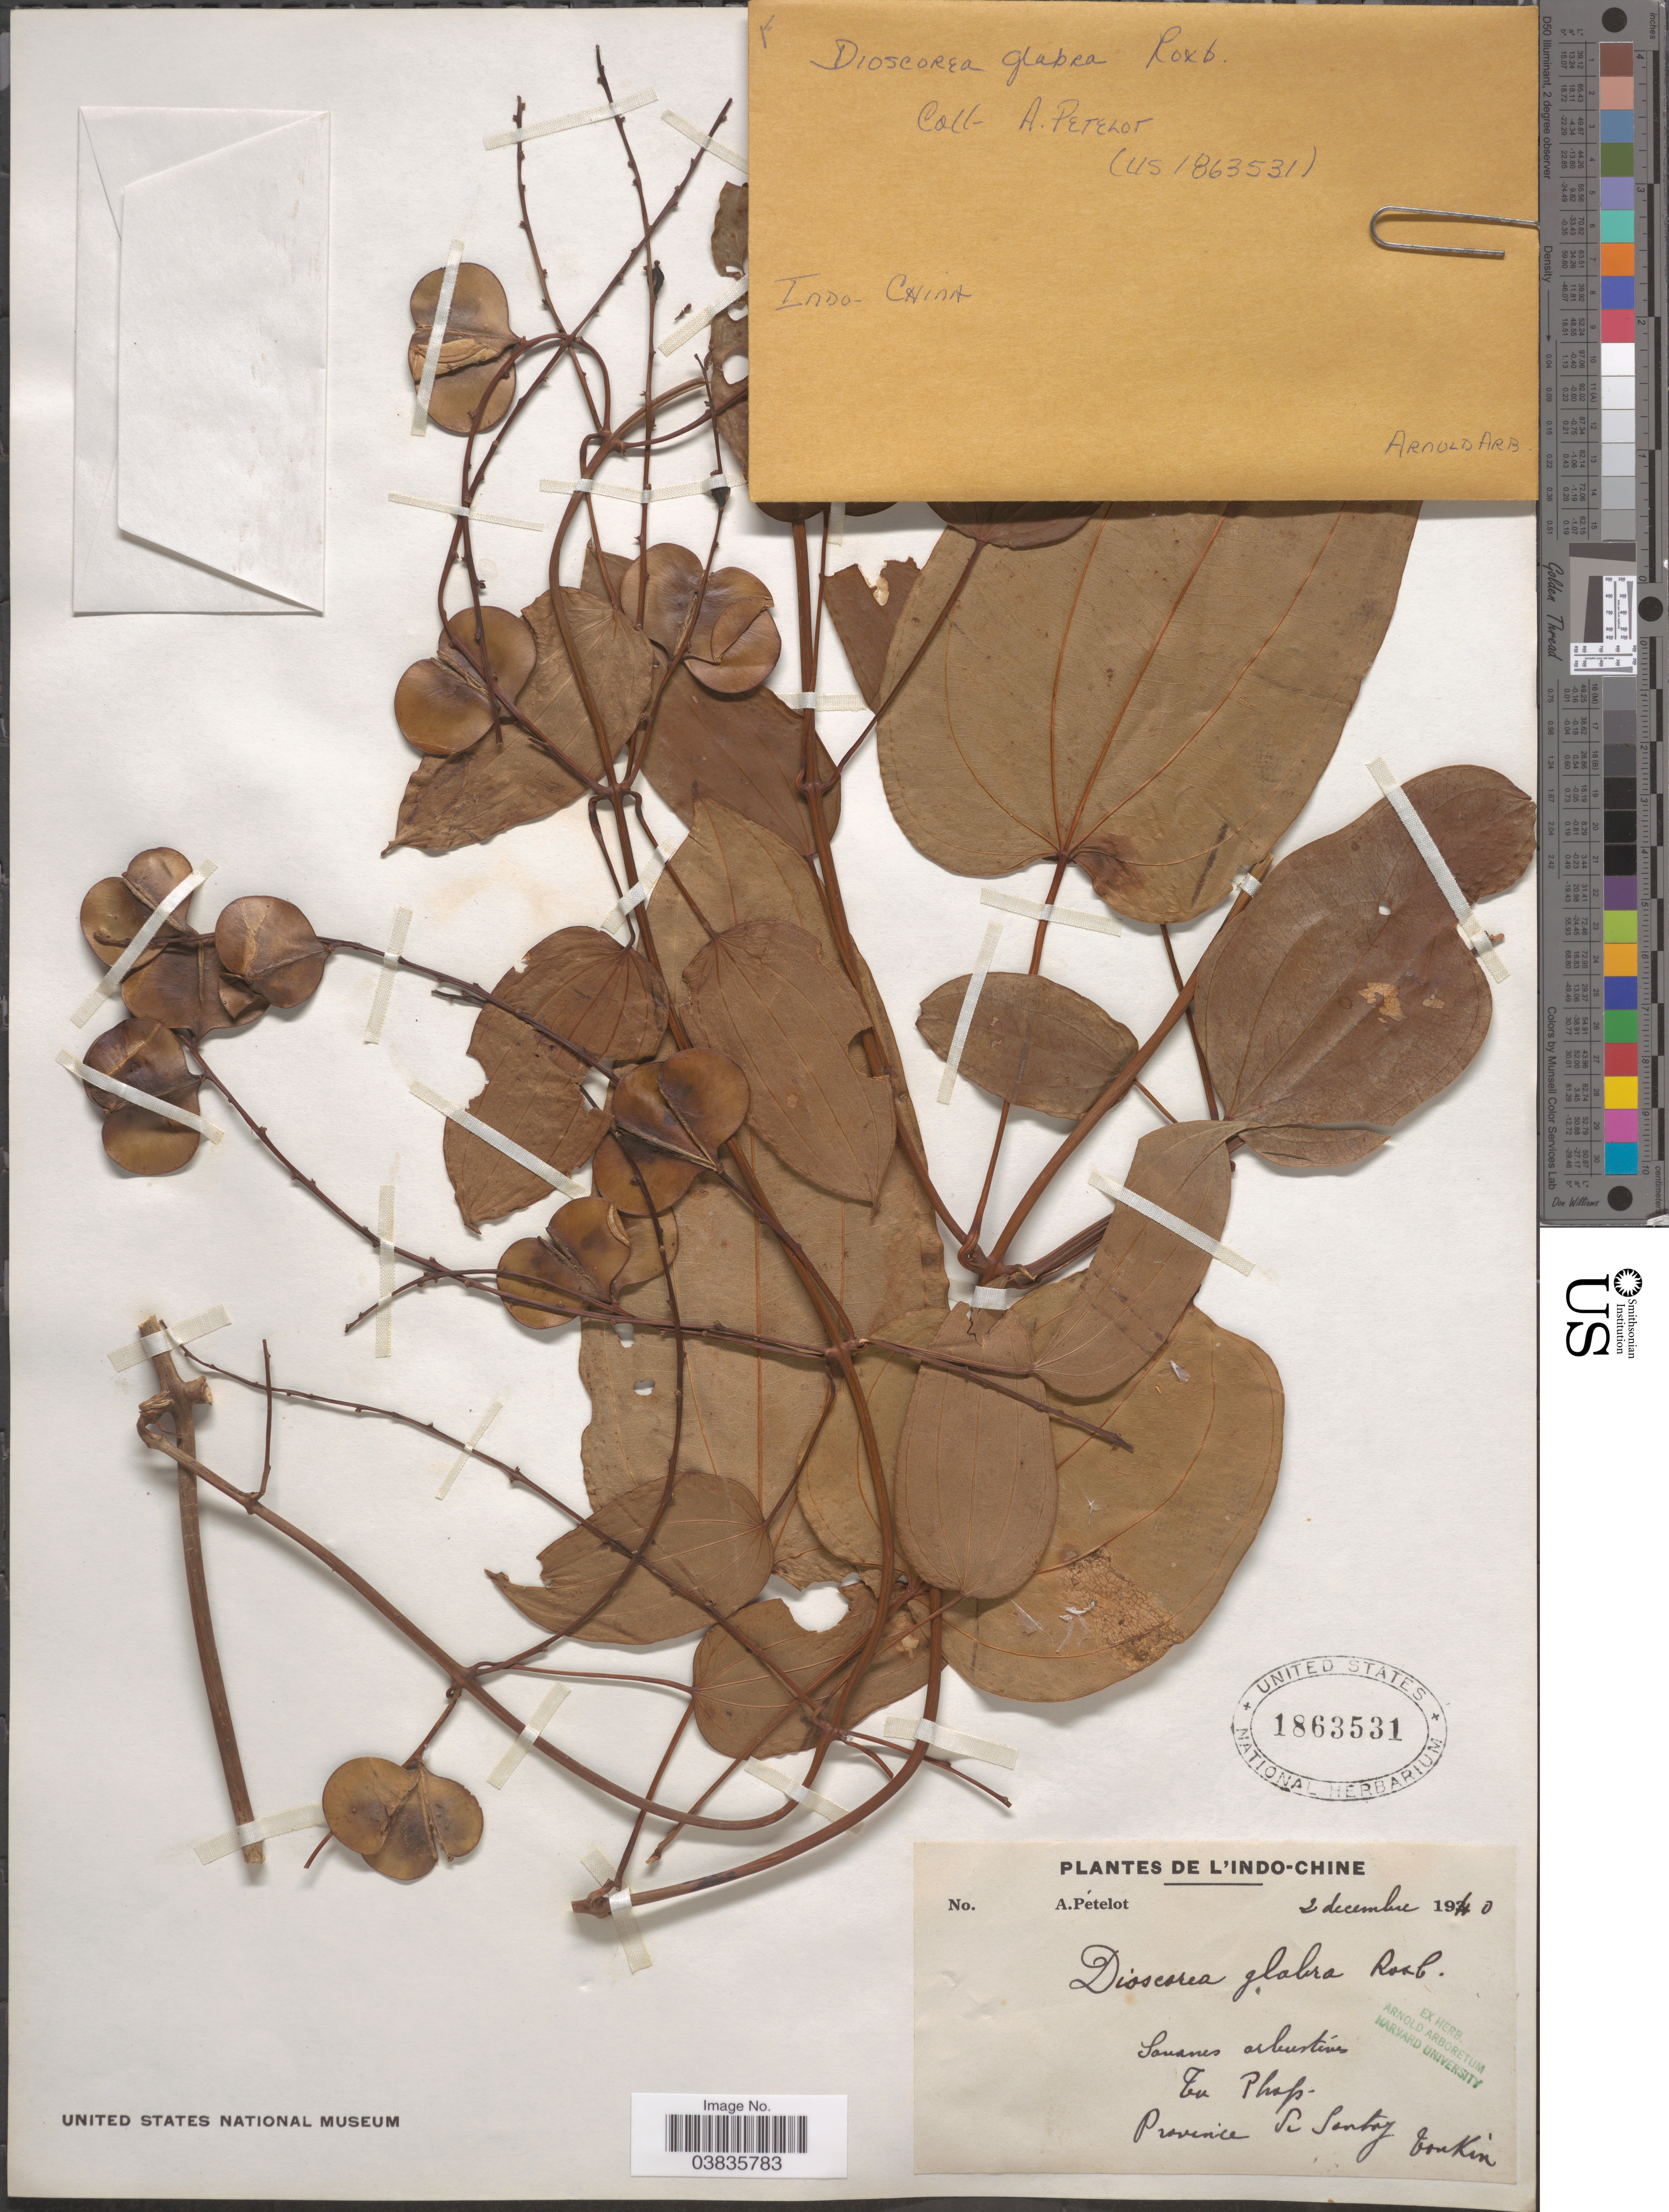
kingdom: Plantae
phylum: Tracheophyta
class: Liliopsida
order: Dioscoreales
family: Dioscoreaceae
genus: Dioscorea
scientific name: Dioscorea glabra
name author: Roxb.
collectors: A. Petelot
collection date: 1940-12-02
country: Vietnam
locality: L'Indo-Chine. Tu Phap. Province de Sontoy. Tonkin.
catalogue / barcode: US 1863531